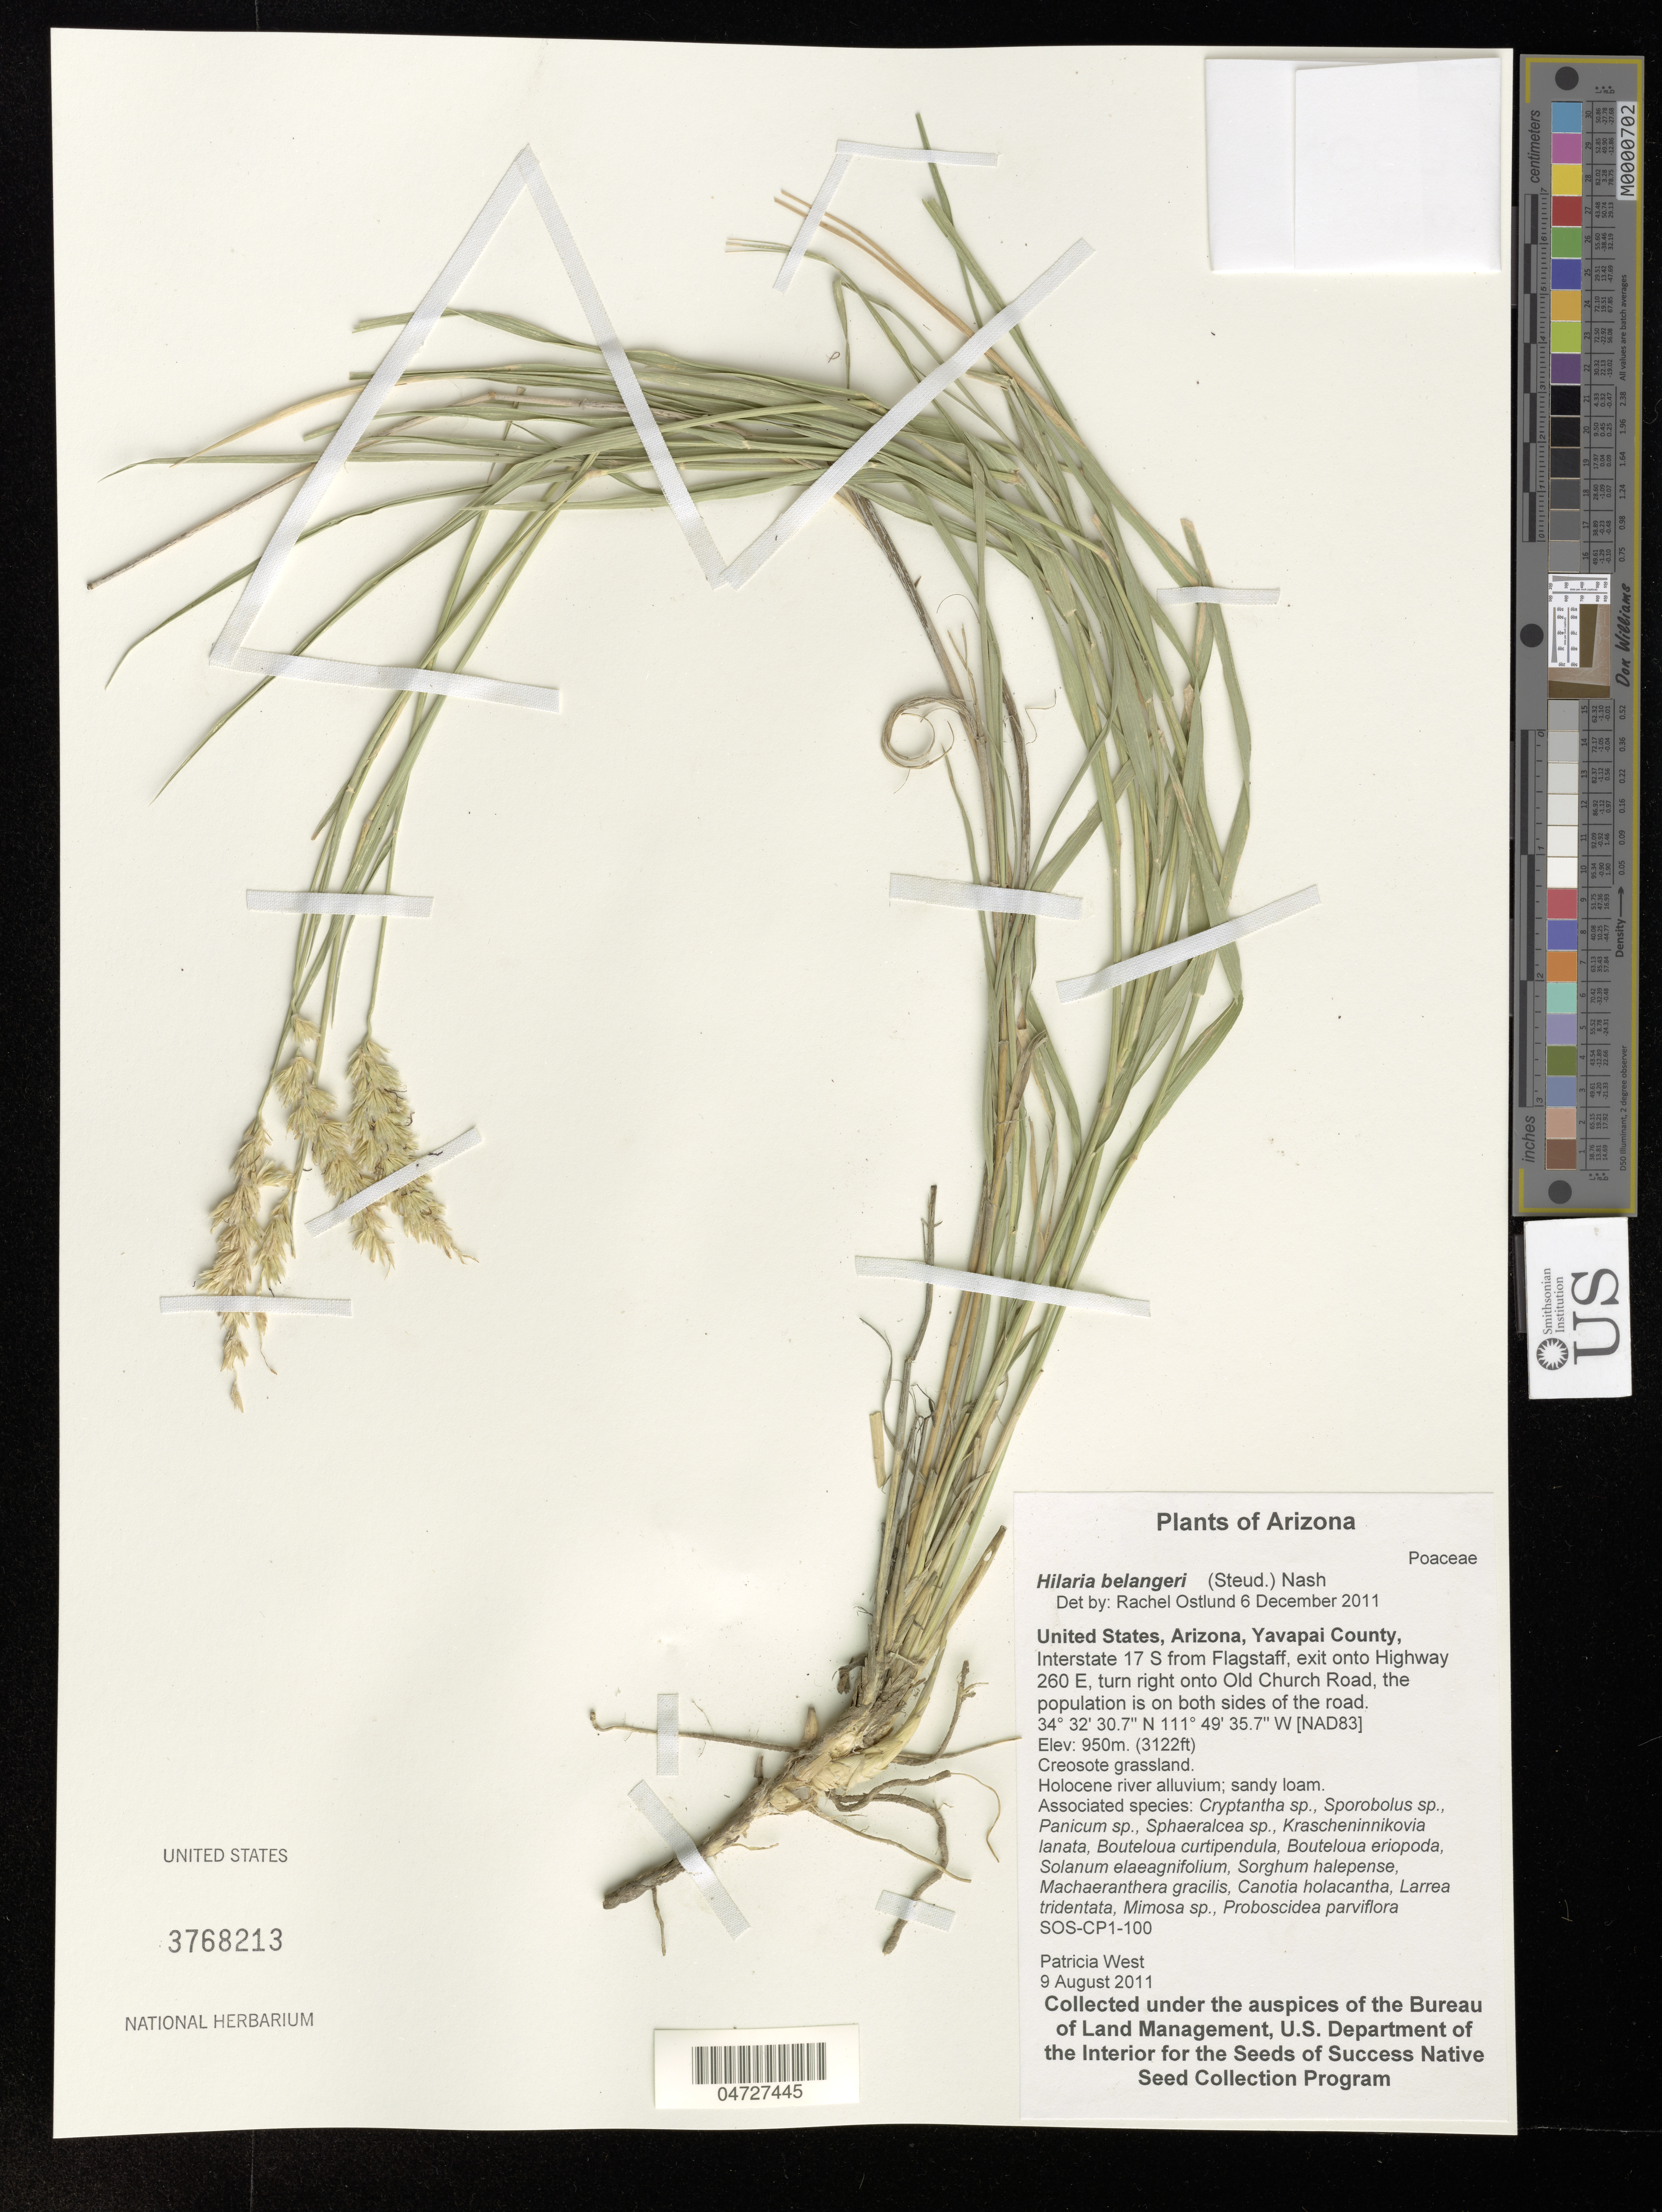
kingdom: Plantae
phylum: Tracheophyta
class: Liliopsida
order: Poales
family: Poaceae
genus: Hilaria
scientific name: Hilaria belangeri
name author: (Steud.) Nash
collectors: P. West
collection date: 2011-08-09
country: United States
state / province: Arizona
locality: Yavapai County, Interstate 17 S from Flagstaff, exit onto Highway 260 E, turn right onto Old Church Road, the population is on both isdes of the road.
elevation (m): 950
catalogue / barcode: US 3768213